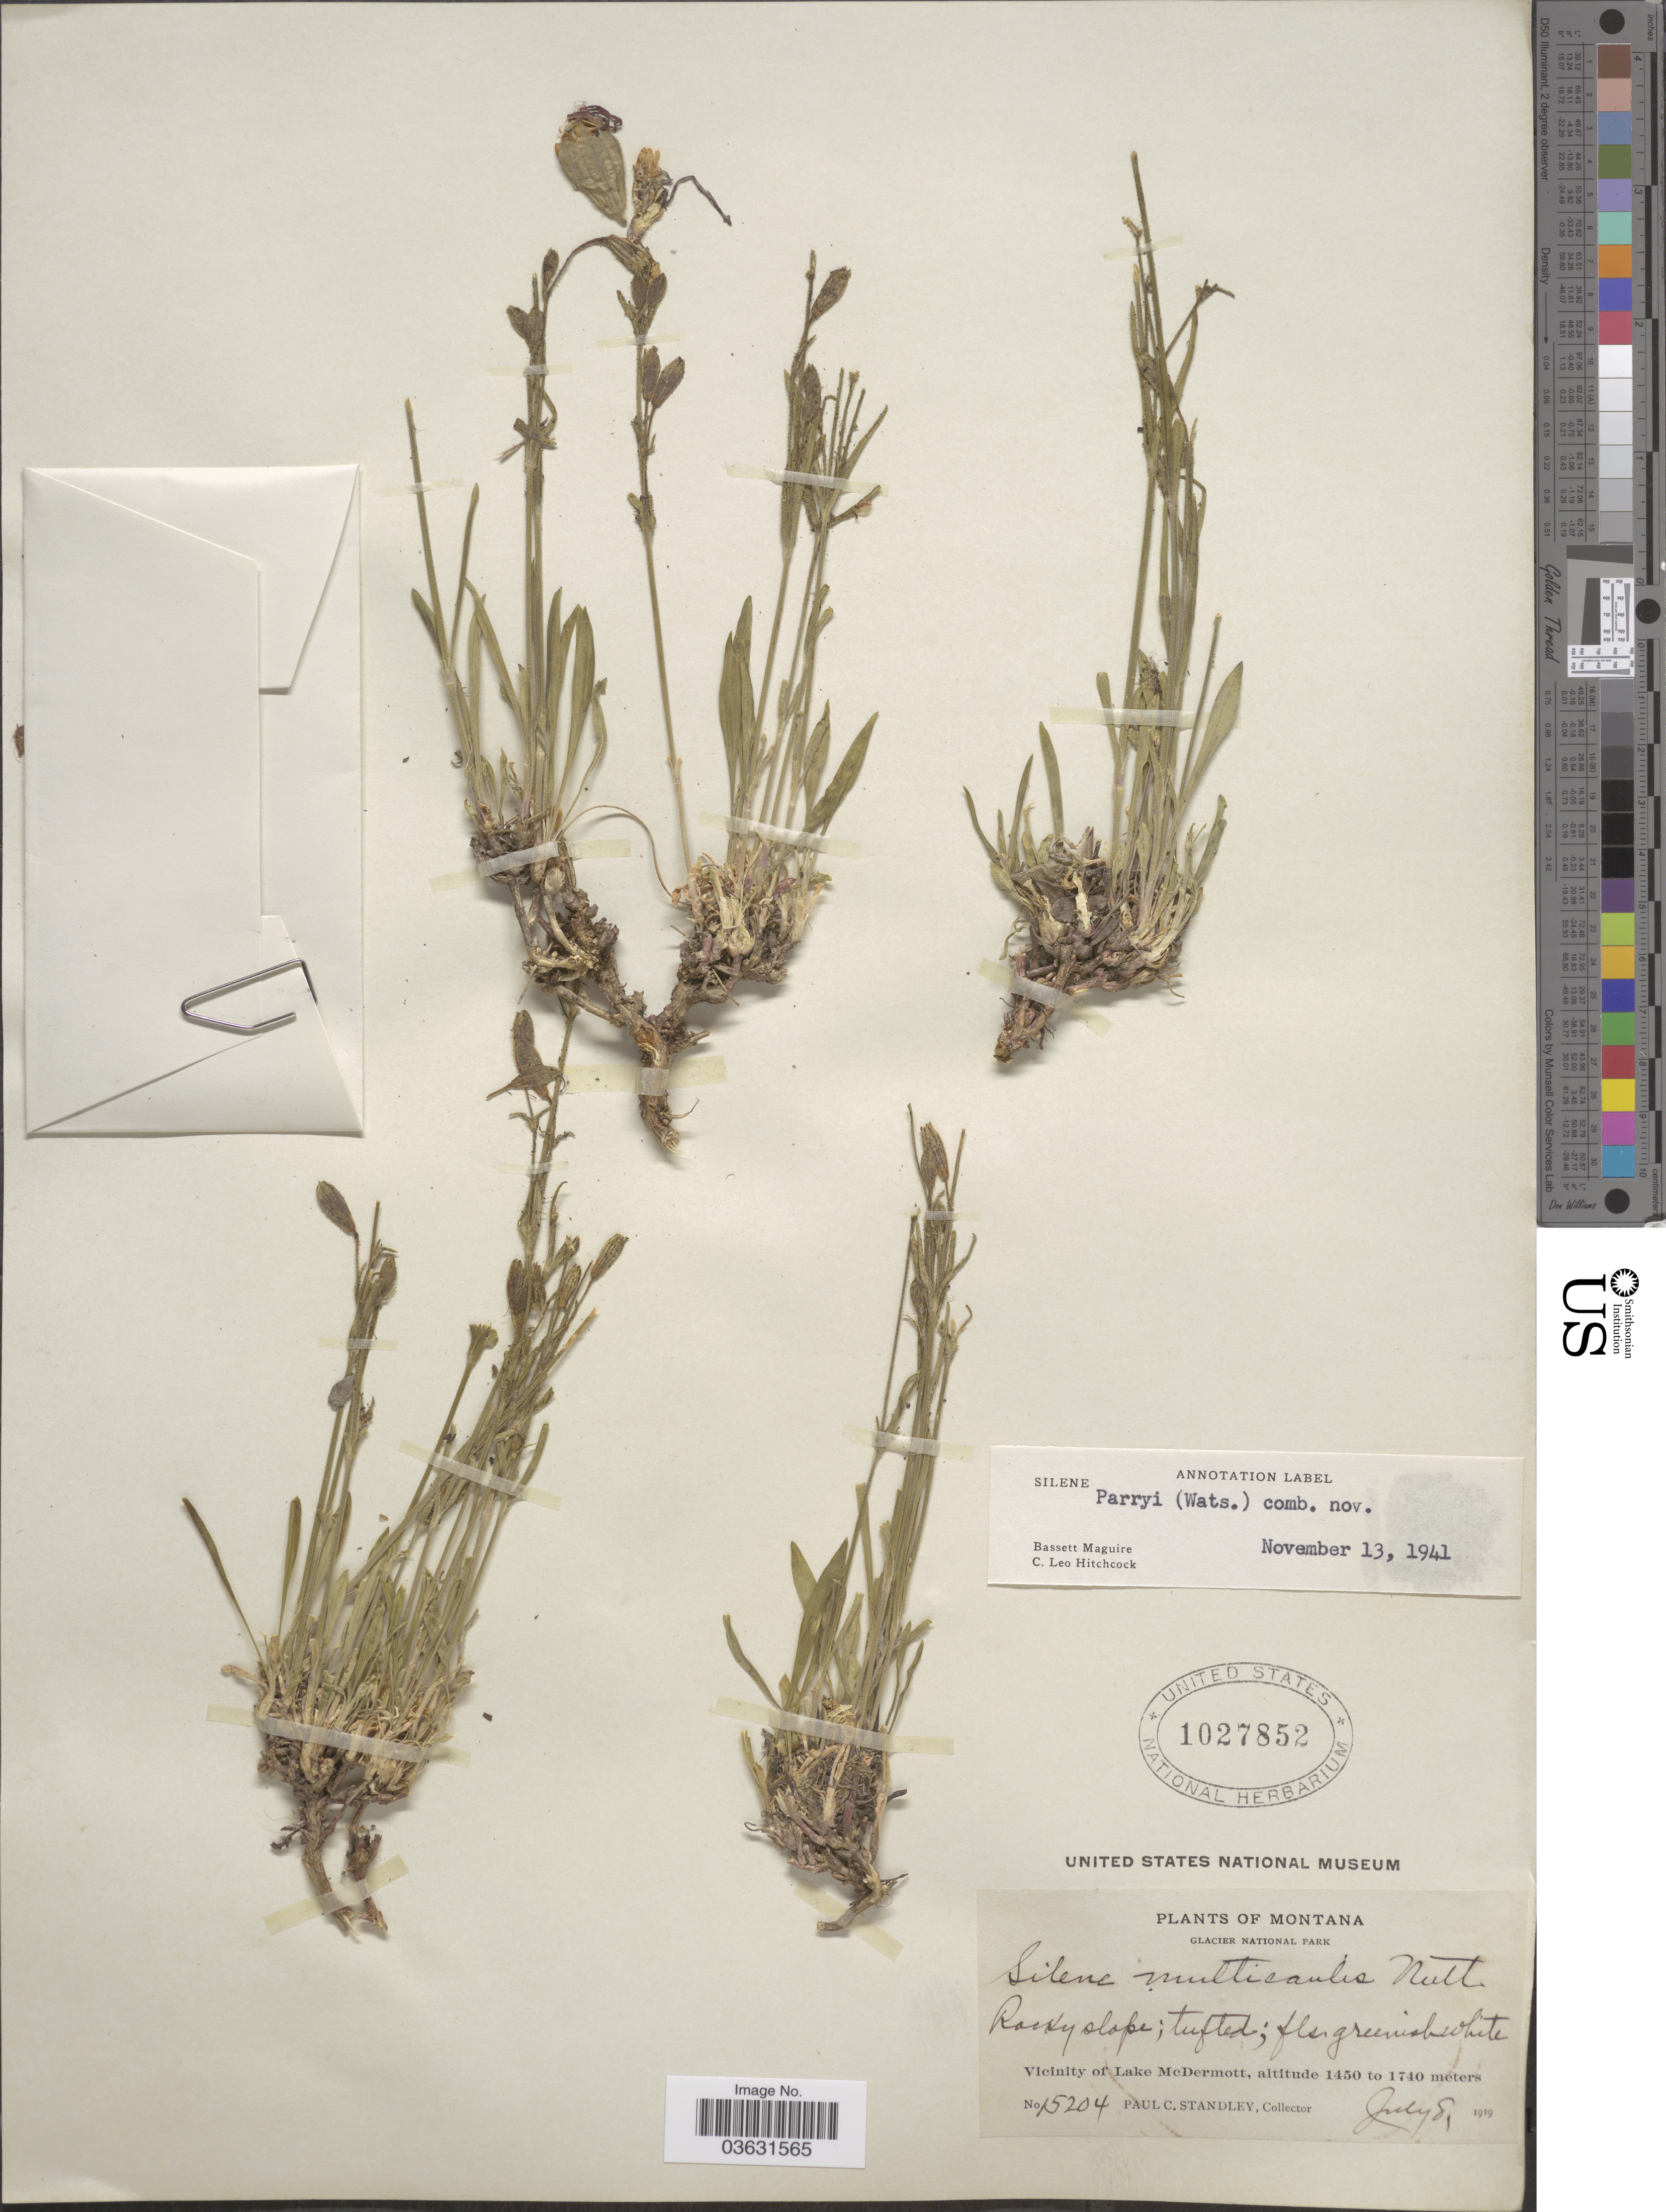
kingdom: Plantae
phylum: Tracheophyta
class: Magnoliopsida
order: Caryophyllales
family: Caryophyllaceae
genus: Silene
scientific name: Silene parryi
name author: (S. Watson) C.L. Hitchc. & Maguire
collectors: P. C. Standley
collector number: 15204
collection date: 1919-07-08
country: United States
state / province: Montana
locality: Glacier National Park. Vicinity of Lake McDermott.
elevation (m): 1450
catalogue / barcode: US 1027852